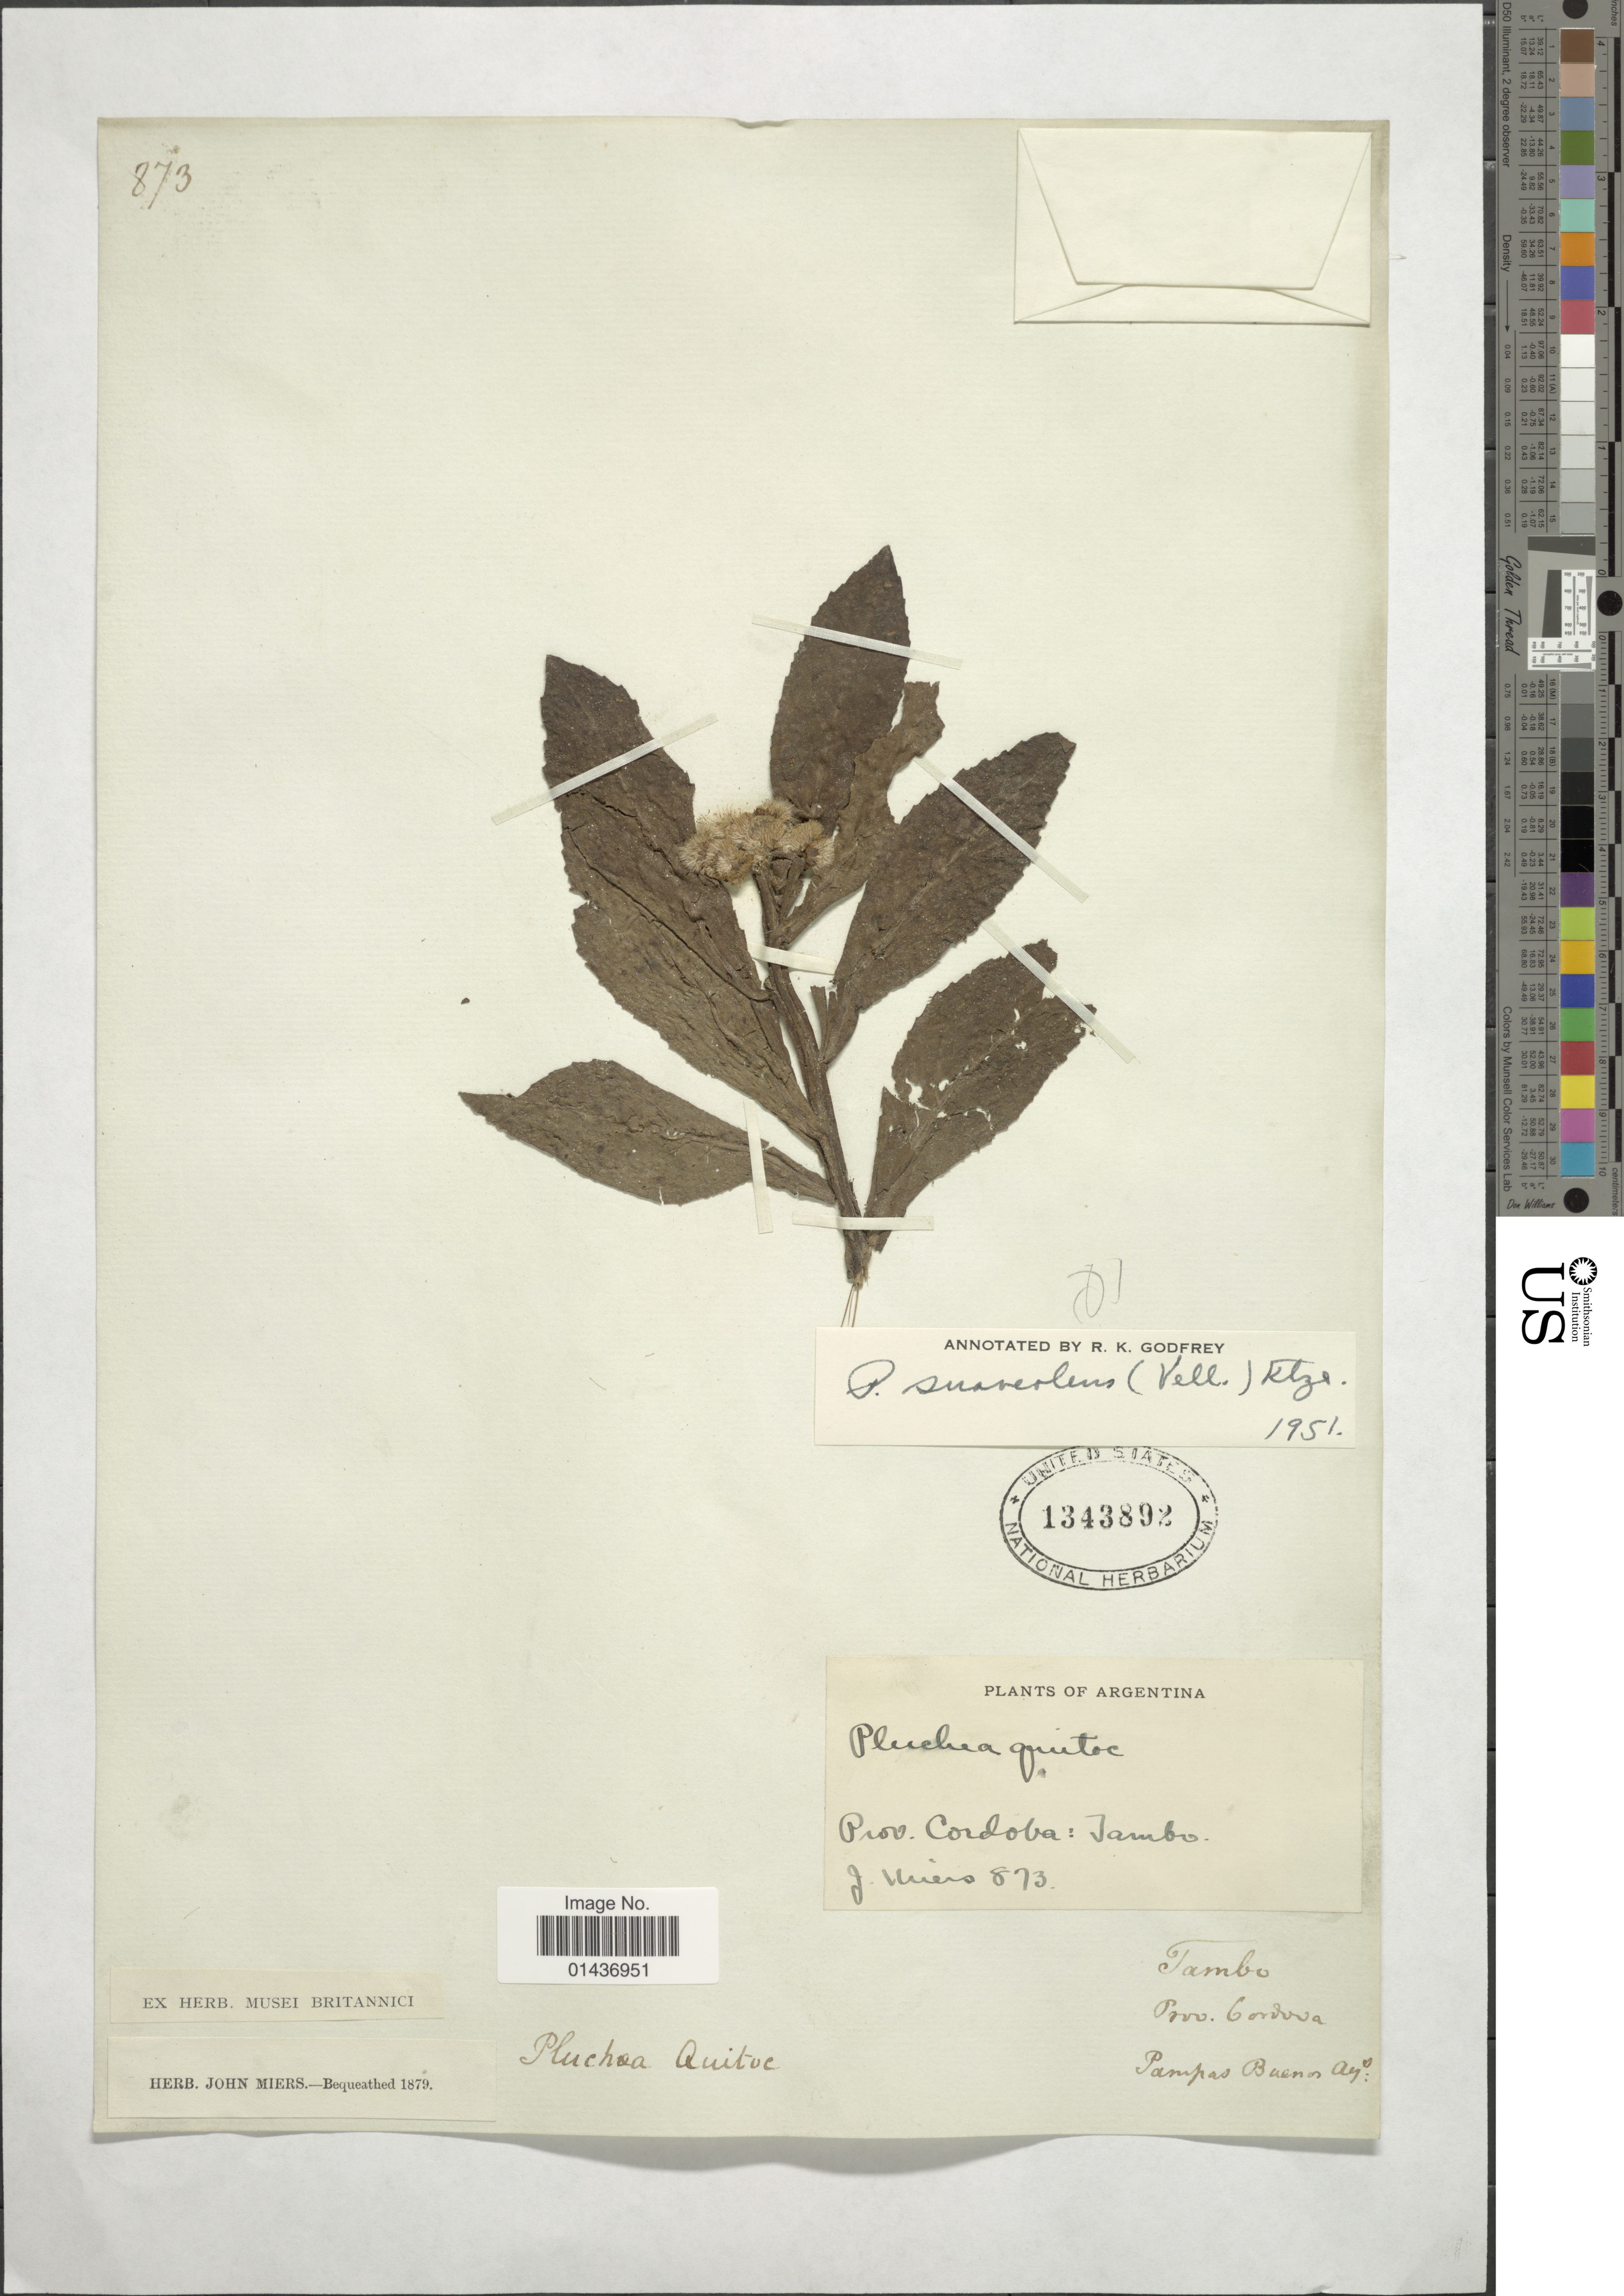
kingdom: Plantae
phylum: Tracheophyta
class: Magnoliopsida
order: Asterales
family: Asteraceae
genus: Pluchea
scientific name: Pluchea suaveolens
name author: (Vell.) Kuntze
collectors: J. Miers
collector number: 873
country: Argentina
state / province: Cordoba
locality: Prov. Cordoba: Tambo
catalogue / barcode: US 1343892